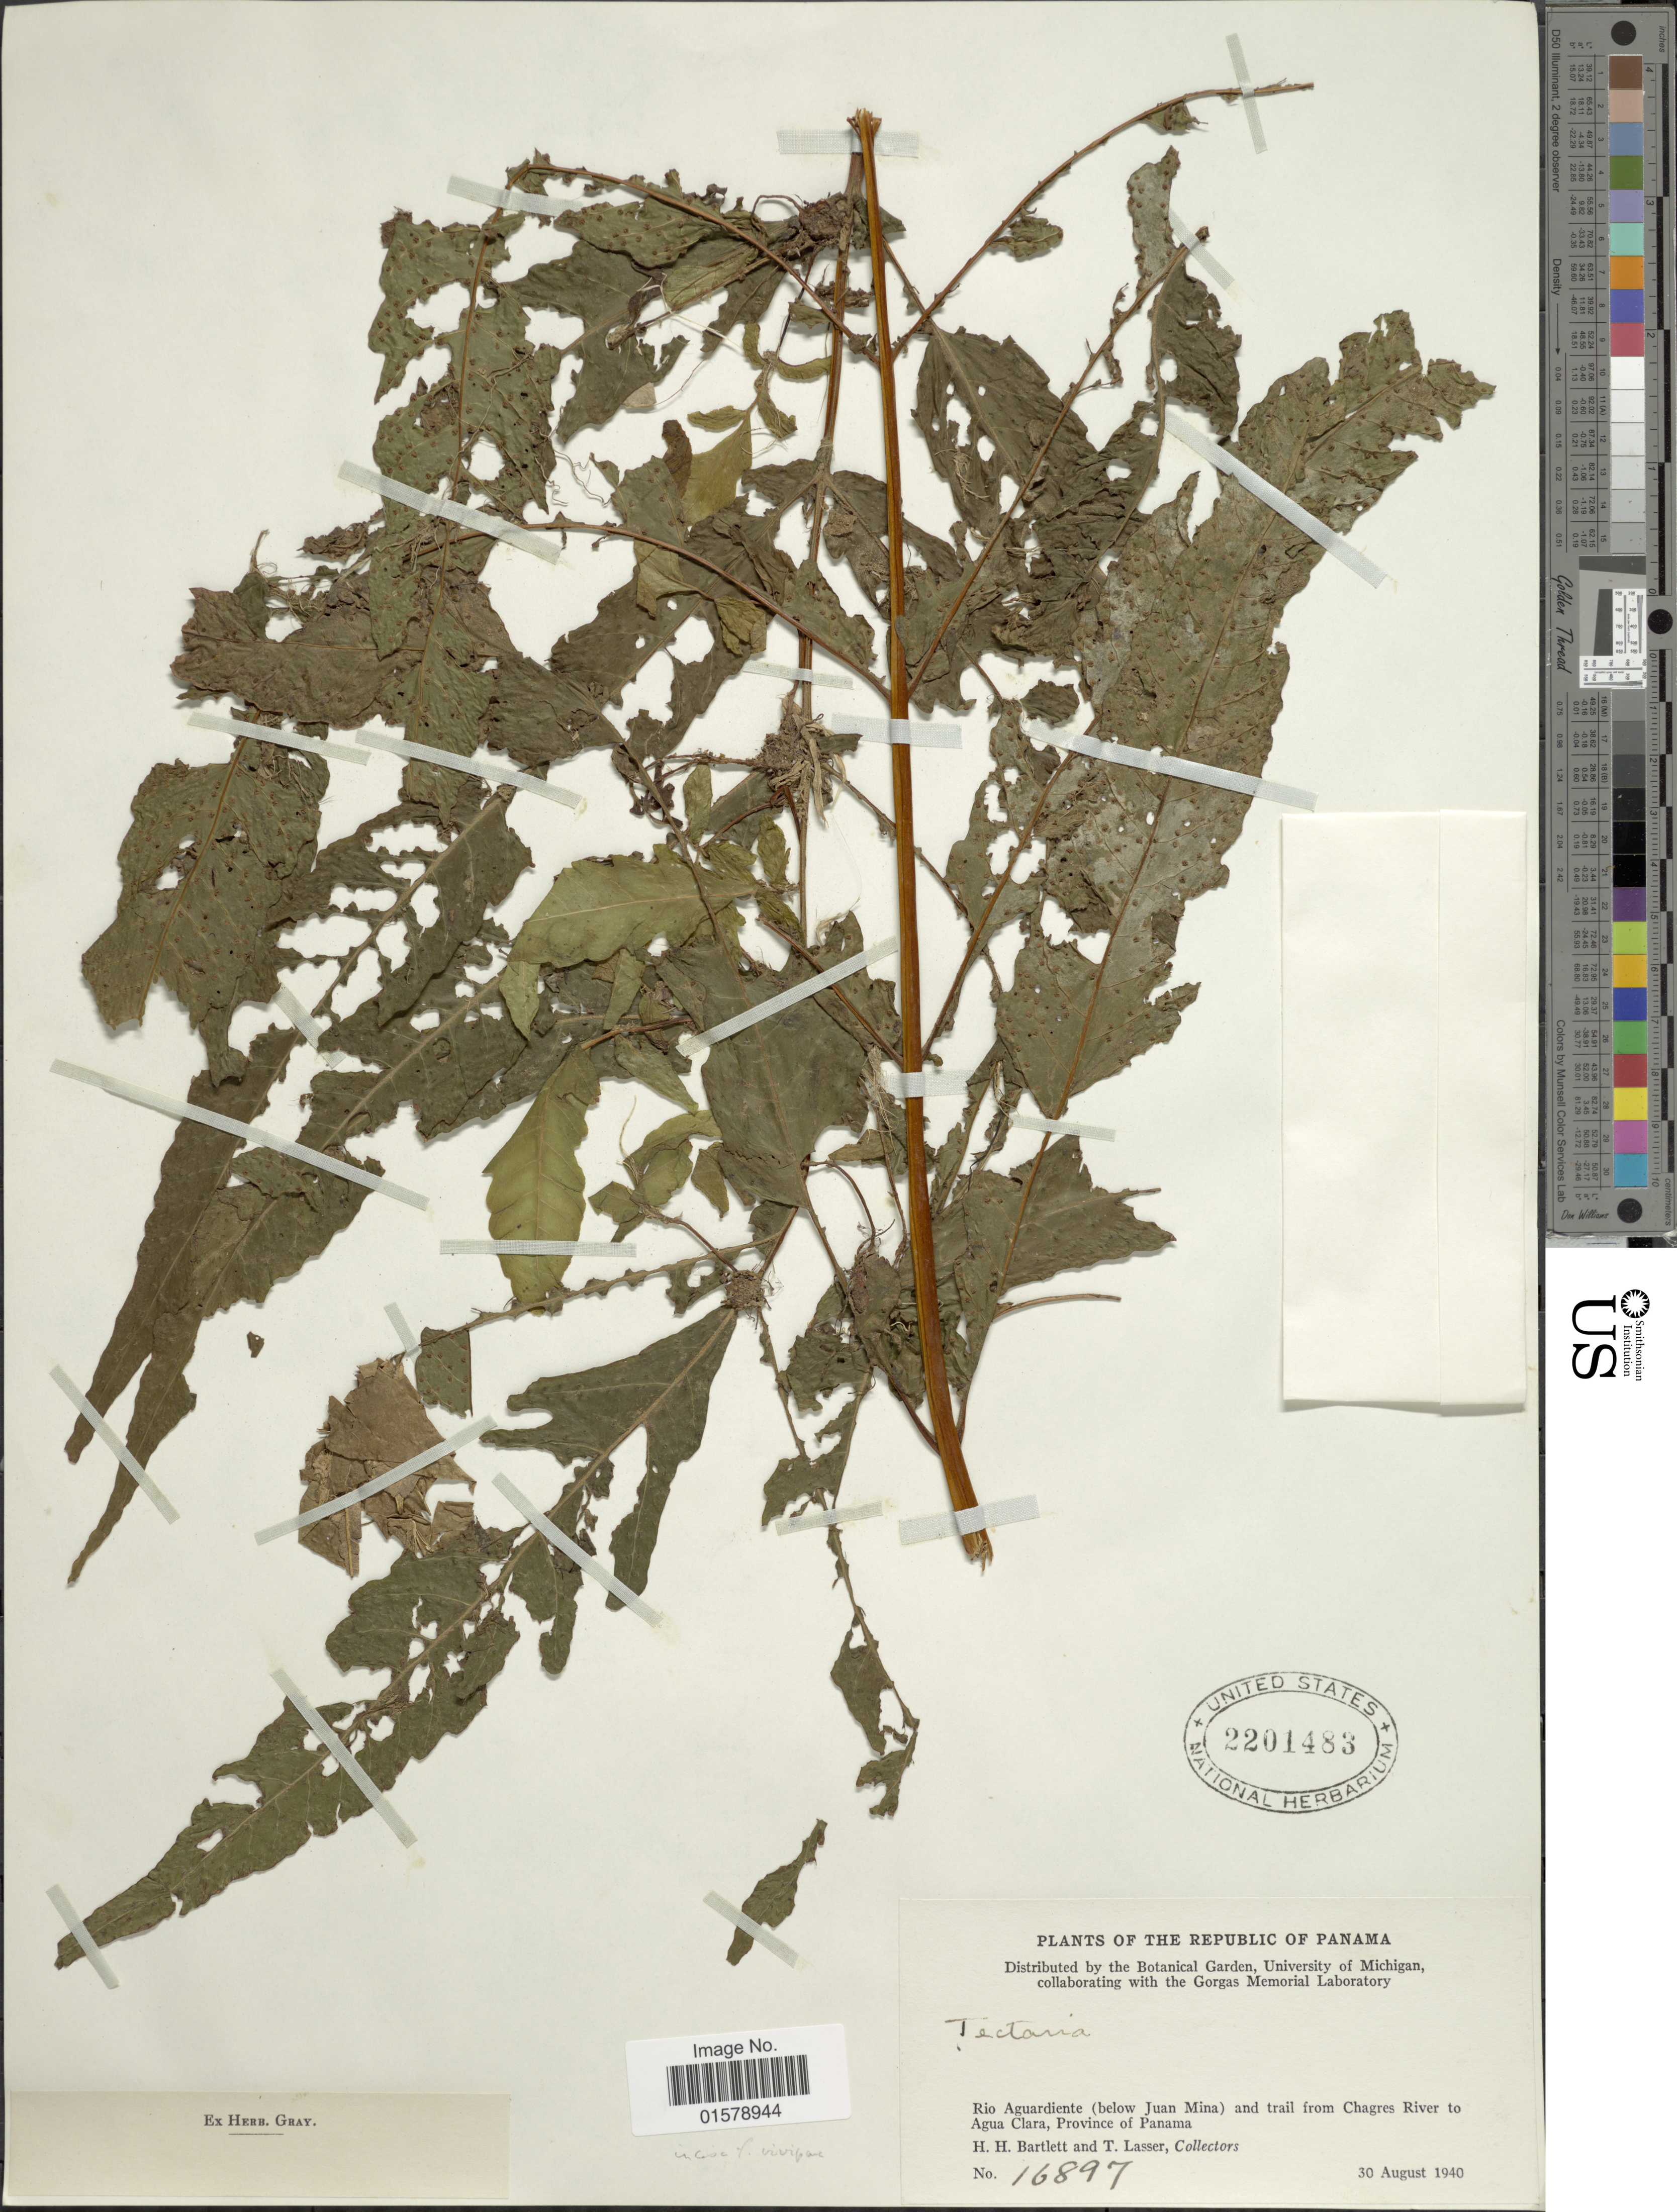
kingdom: Plantae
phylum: Tracheophyta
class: Polypodiopsida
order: Polypodiales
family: Tectariaceae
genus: Tectaria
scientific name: Tectaria vivipara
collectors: H. H. Bartlett & T. Lasser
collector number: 16897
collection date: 1940-08-30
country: Panama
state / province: Panamá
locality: Rio Aguardiente (below Juan Mina) and trail from Chargres River to Agua Clara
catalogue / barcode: US 2201483